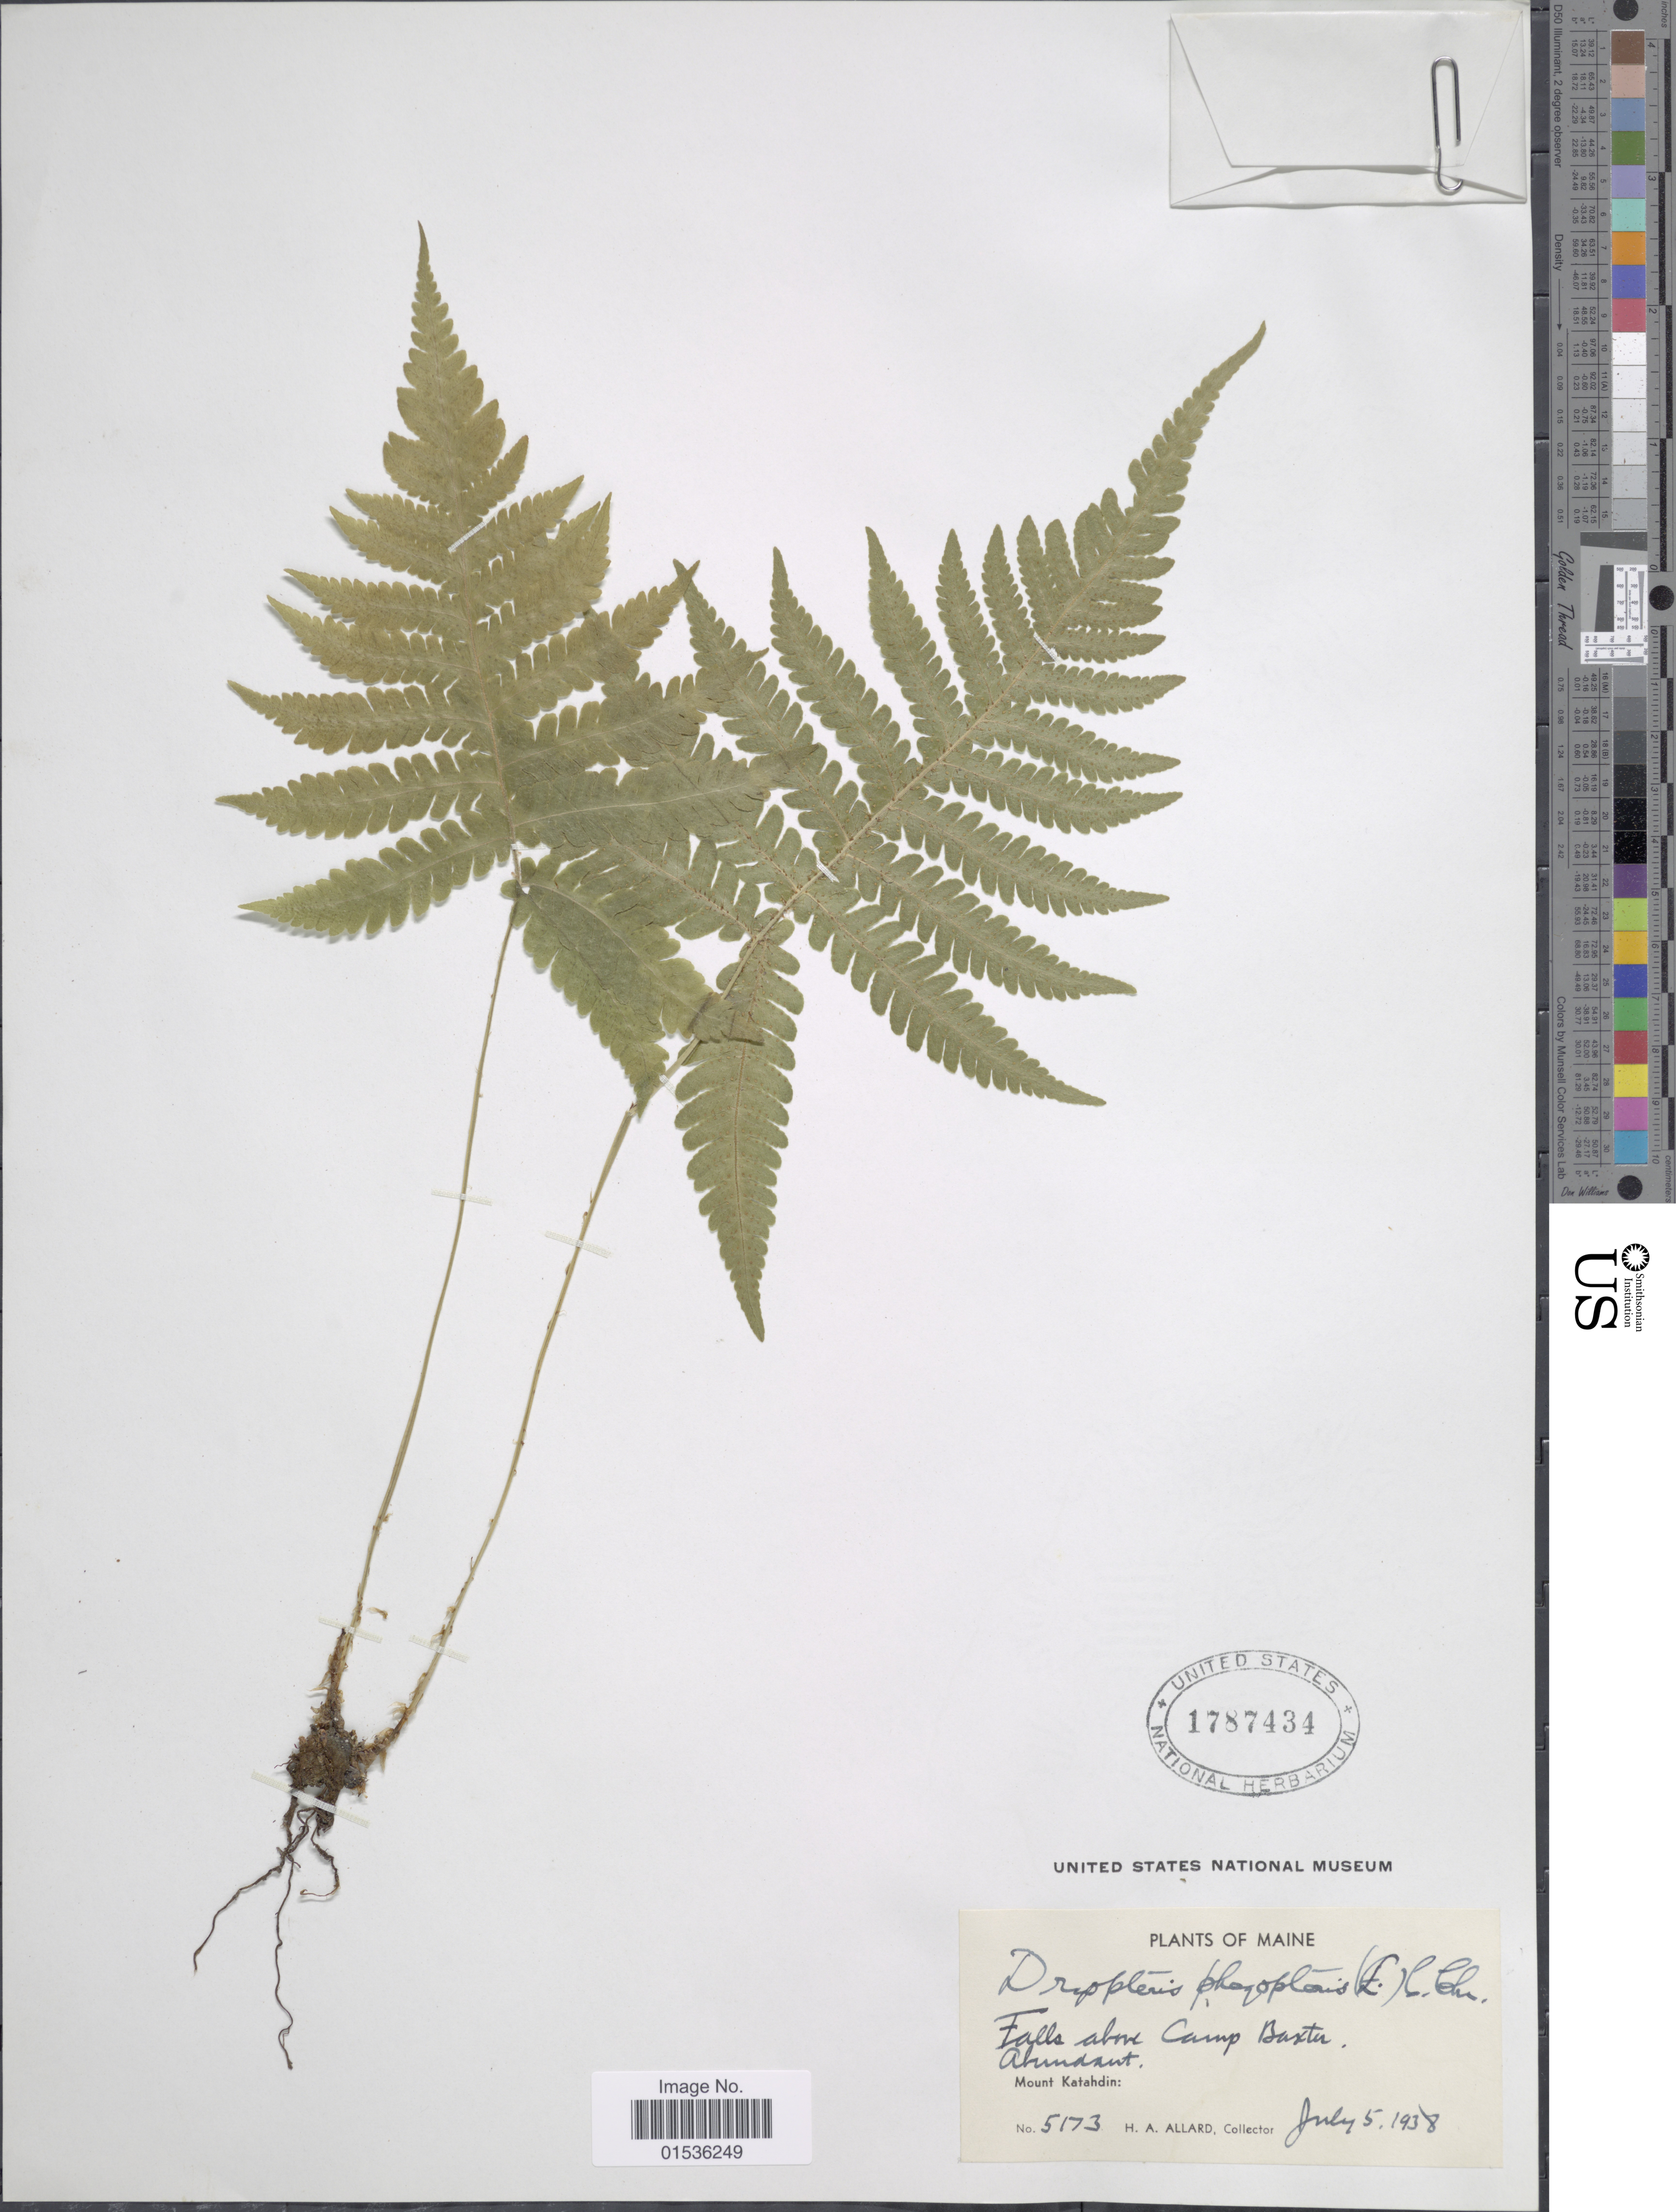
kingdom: Plantae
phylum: Tracheophyta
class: Polypodiopsida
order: Polypodiales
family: Thelypteridaceae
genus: Phegopteris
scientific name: Phegopteris connectilis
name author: (Michx.) Watt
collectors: H. A. Allard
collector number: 5173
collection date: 1938-07-05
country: United States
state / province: Maine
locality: Maine. Camp Baxta, Mount Katahdin.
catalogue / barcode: US 1787434